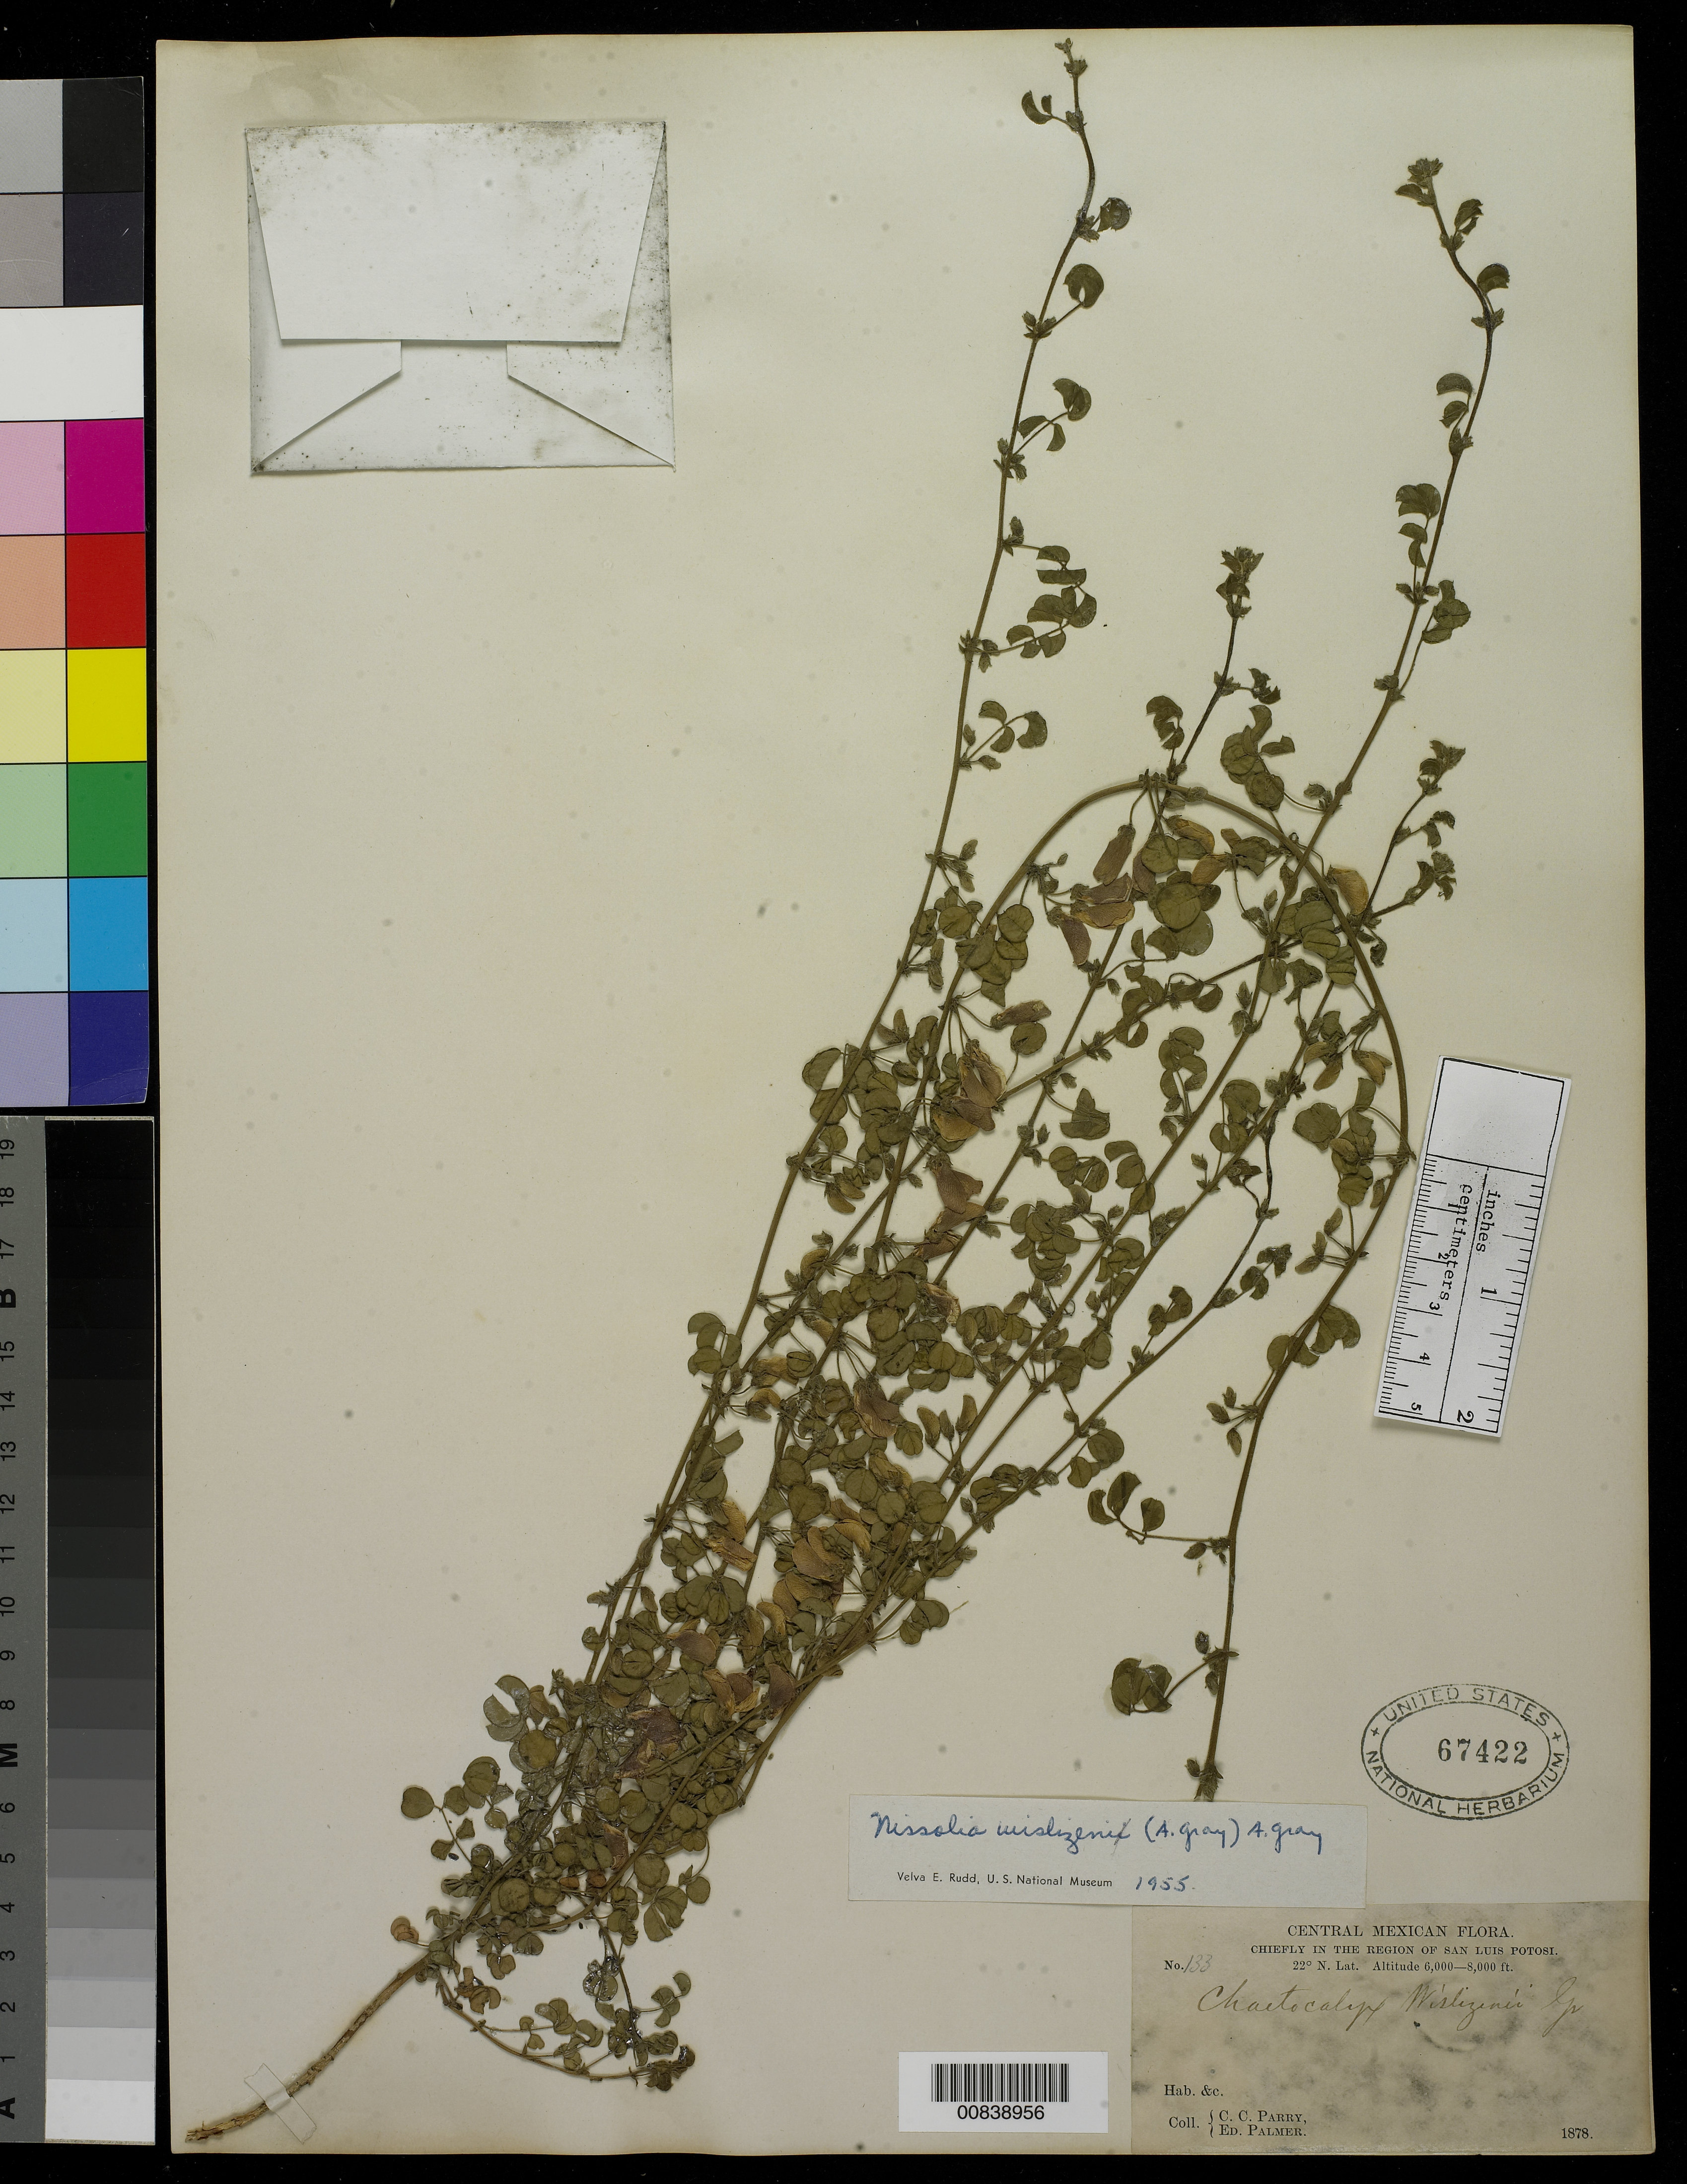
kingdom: Plantae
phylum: Tracheophyta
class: Magnoliopsida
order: Fabales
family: Fabaceae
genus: Nissolia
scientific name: Nissolia wislizeni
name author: A. Gray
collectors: C. C. Parry & E. Palmer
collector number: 133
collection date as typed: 1878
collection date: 1878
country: Mexico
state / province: San Luis Potosí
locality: Chiefly in the region of San Luis Potosí.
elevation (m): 1829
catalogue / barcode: US 67422